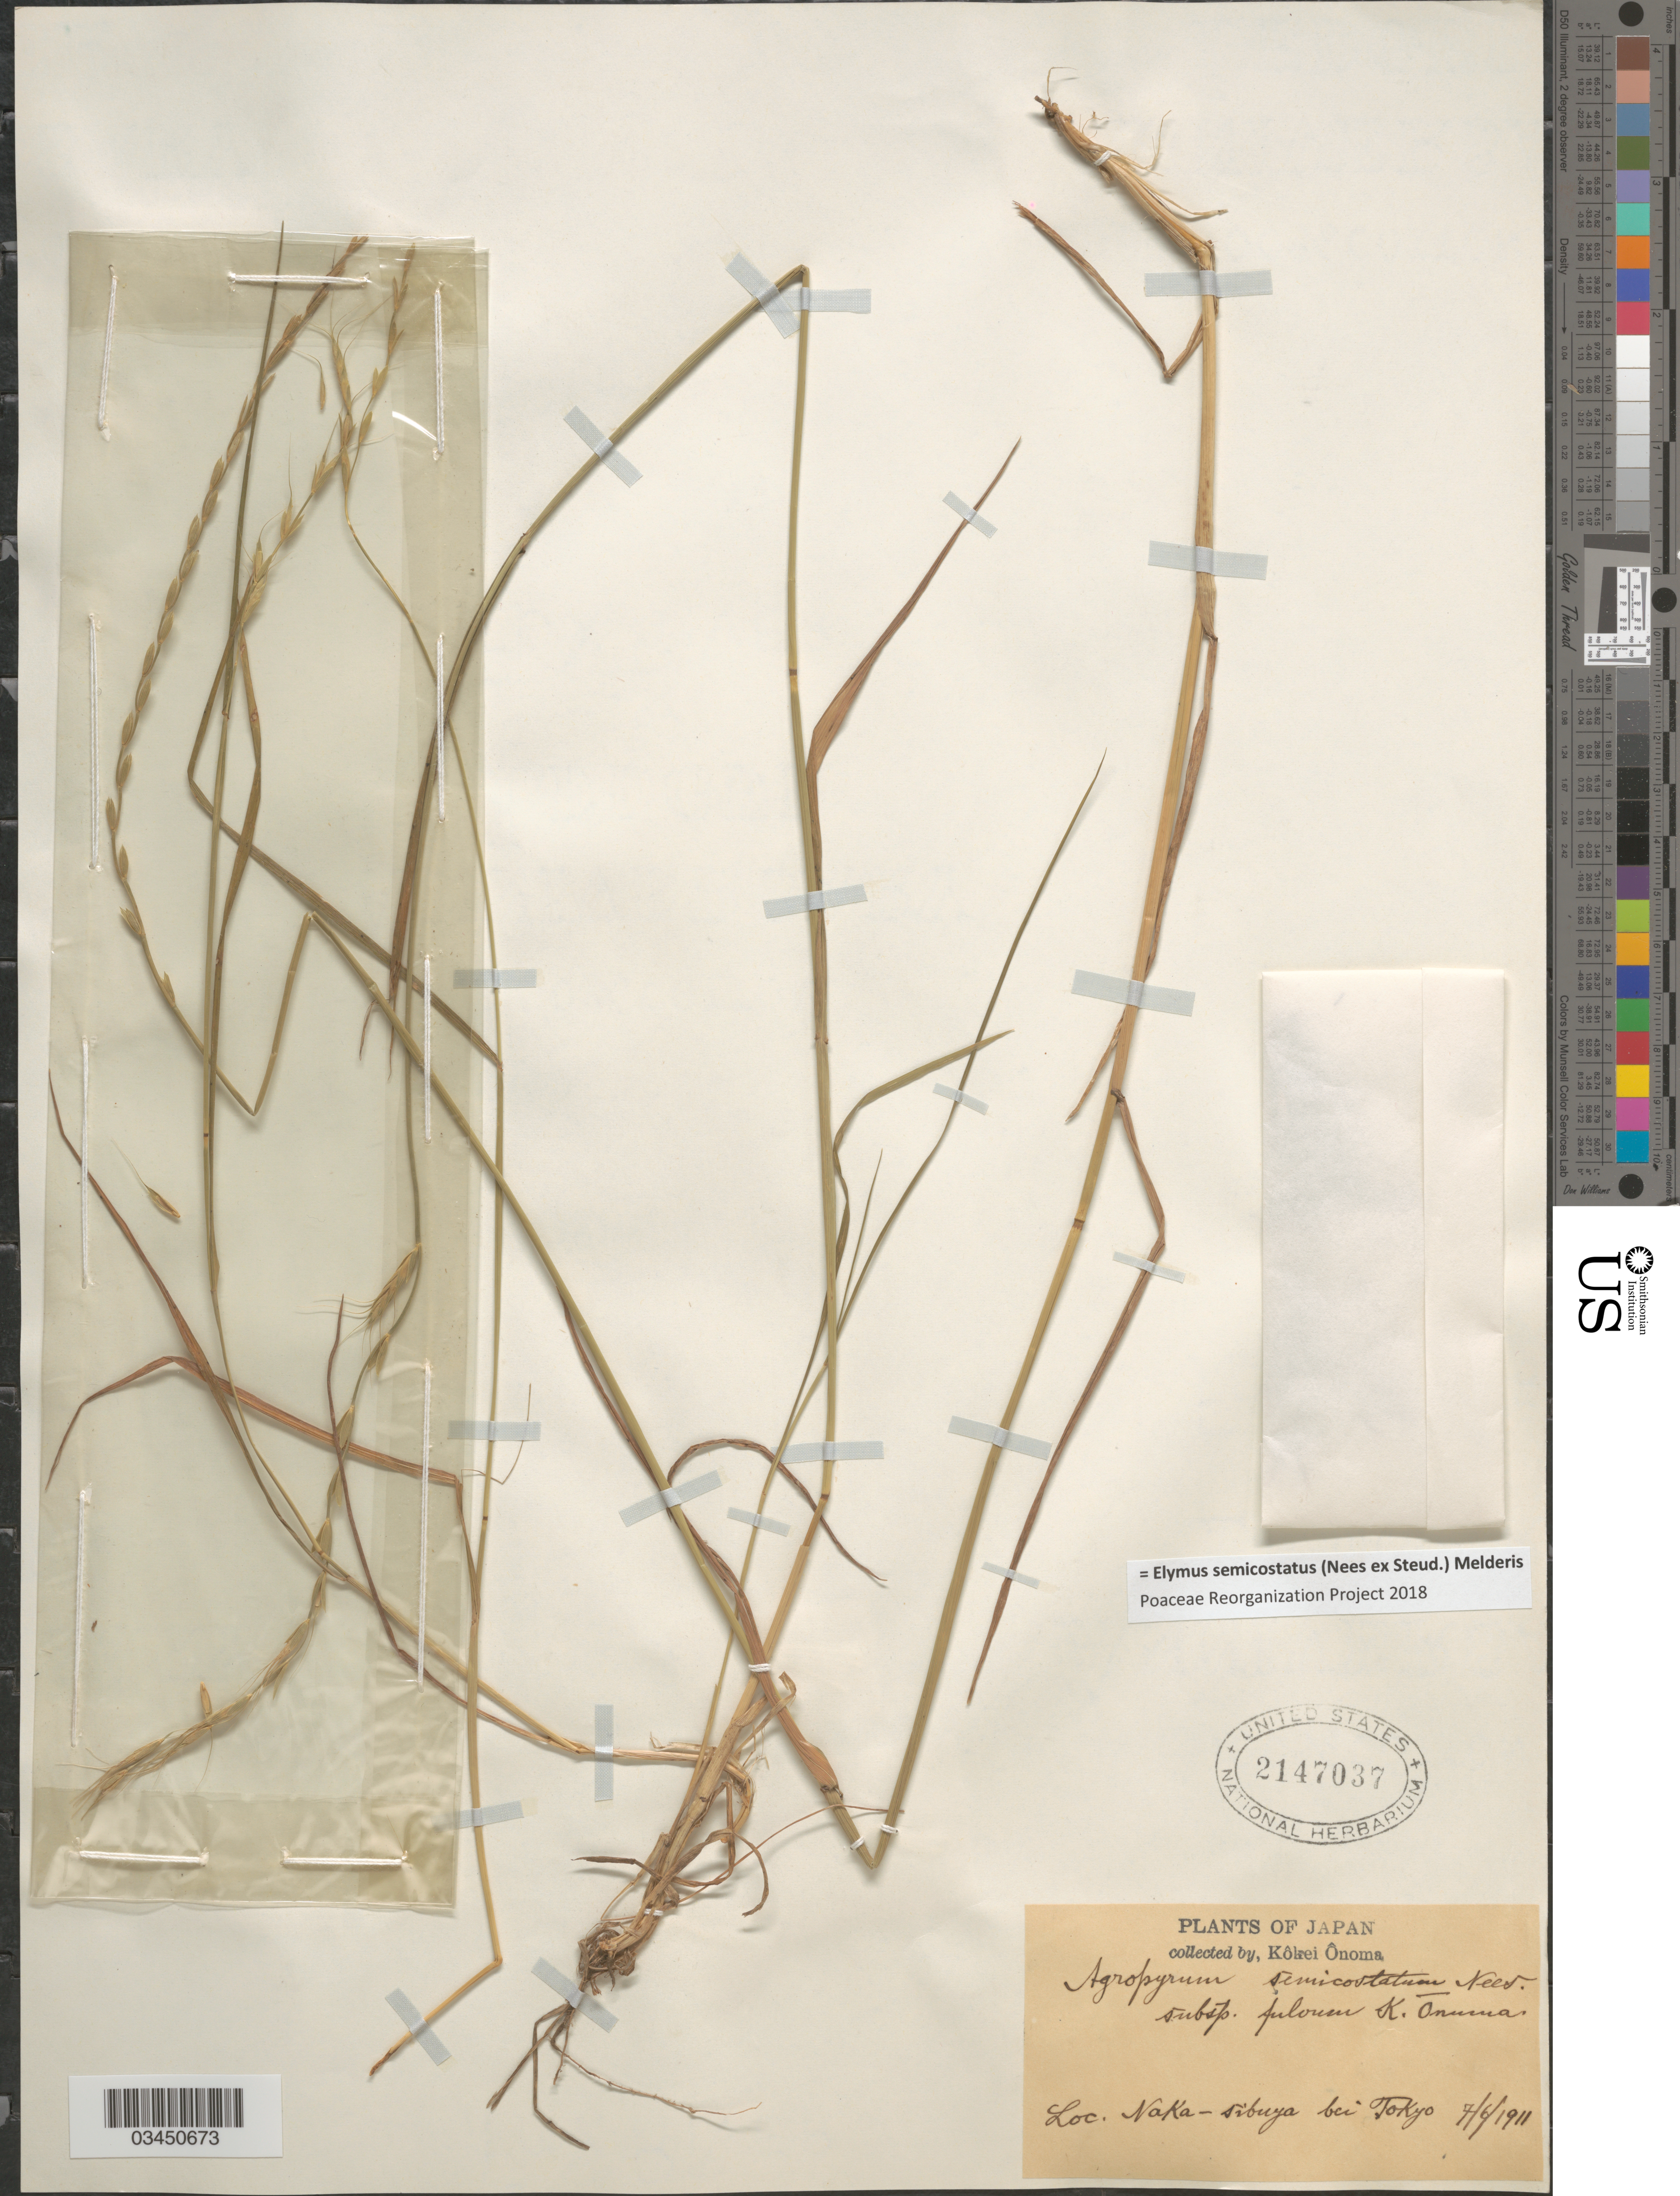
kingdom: Plantae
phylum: Tracheophyta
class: Liliopsida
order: Poales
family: Poaceae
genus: Elymus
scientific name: Elymus semicostatus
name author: (Nees ex Steud.) Melderis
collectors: K. Onoma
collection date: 1911-06-07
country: Japan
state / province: Tokyo, Federal City of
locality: Naka-sibuya bei Tokyo.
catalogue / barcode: US 2147037